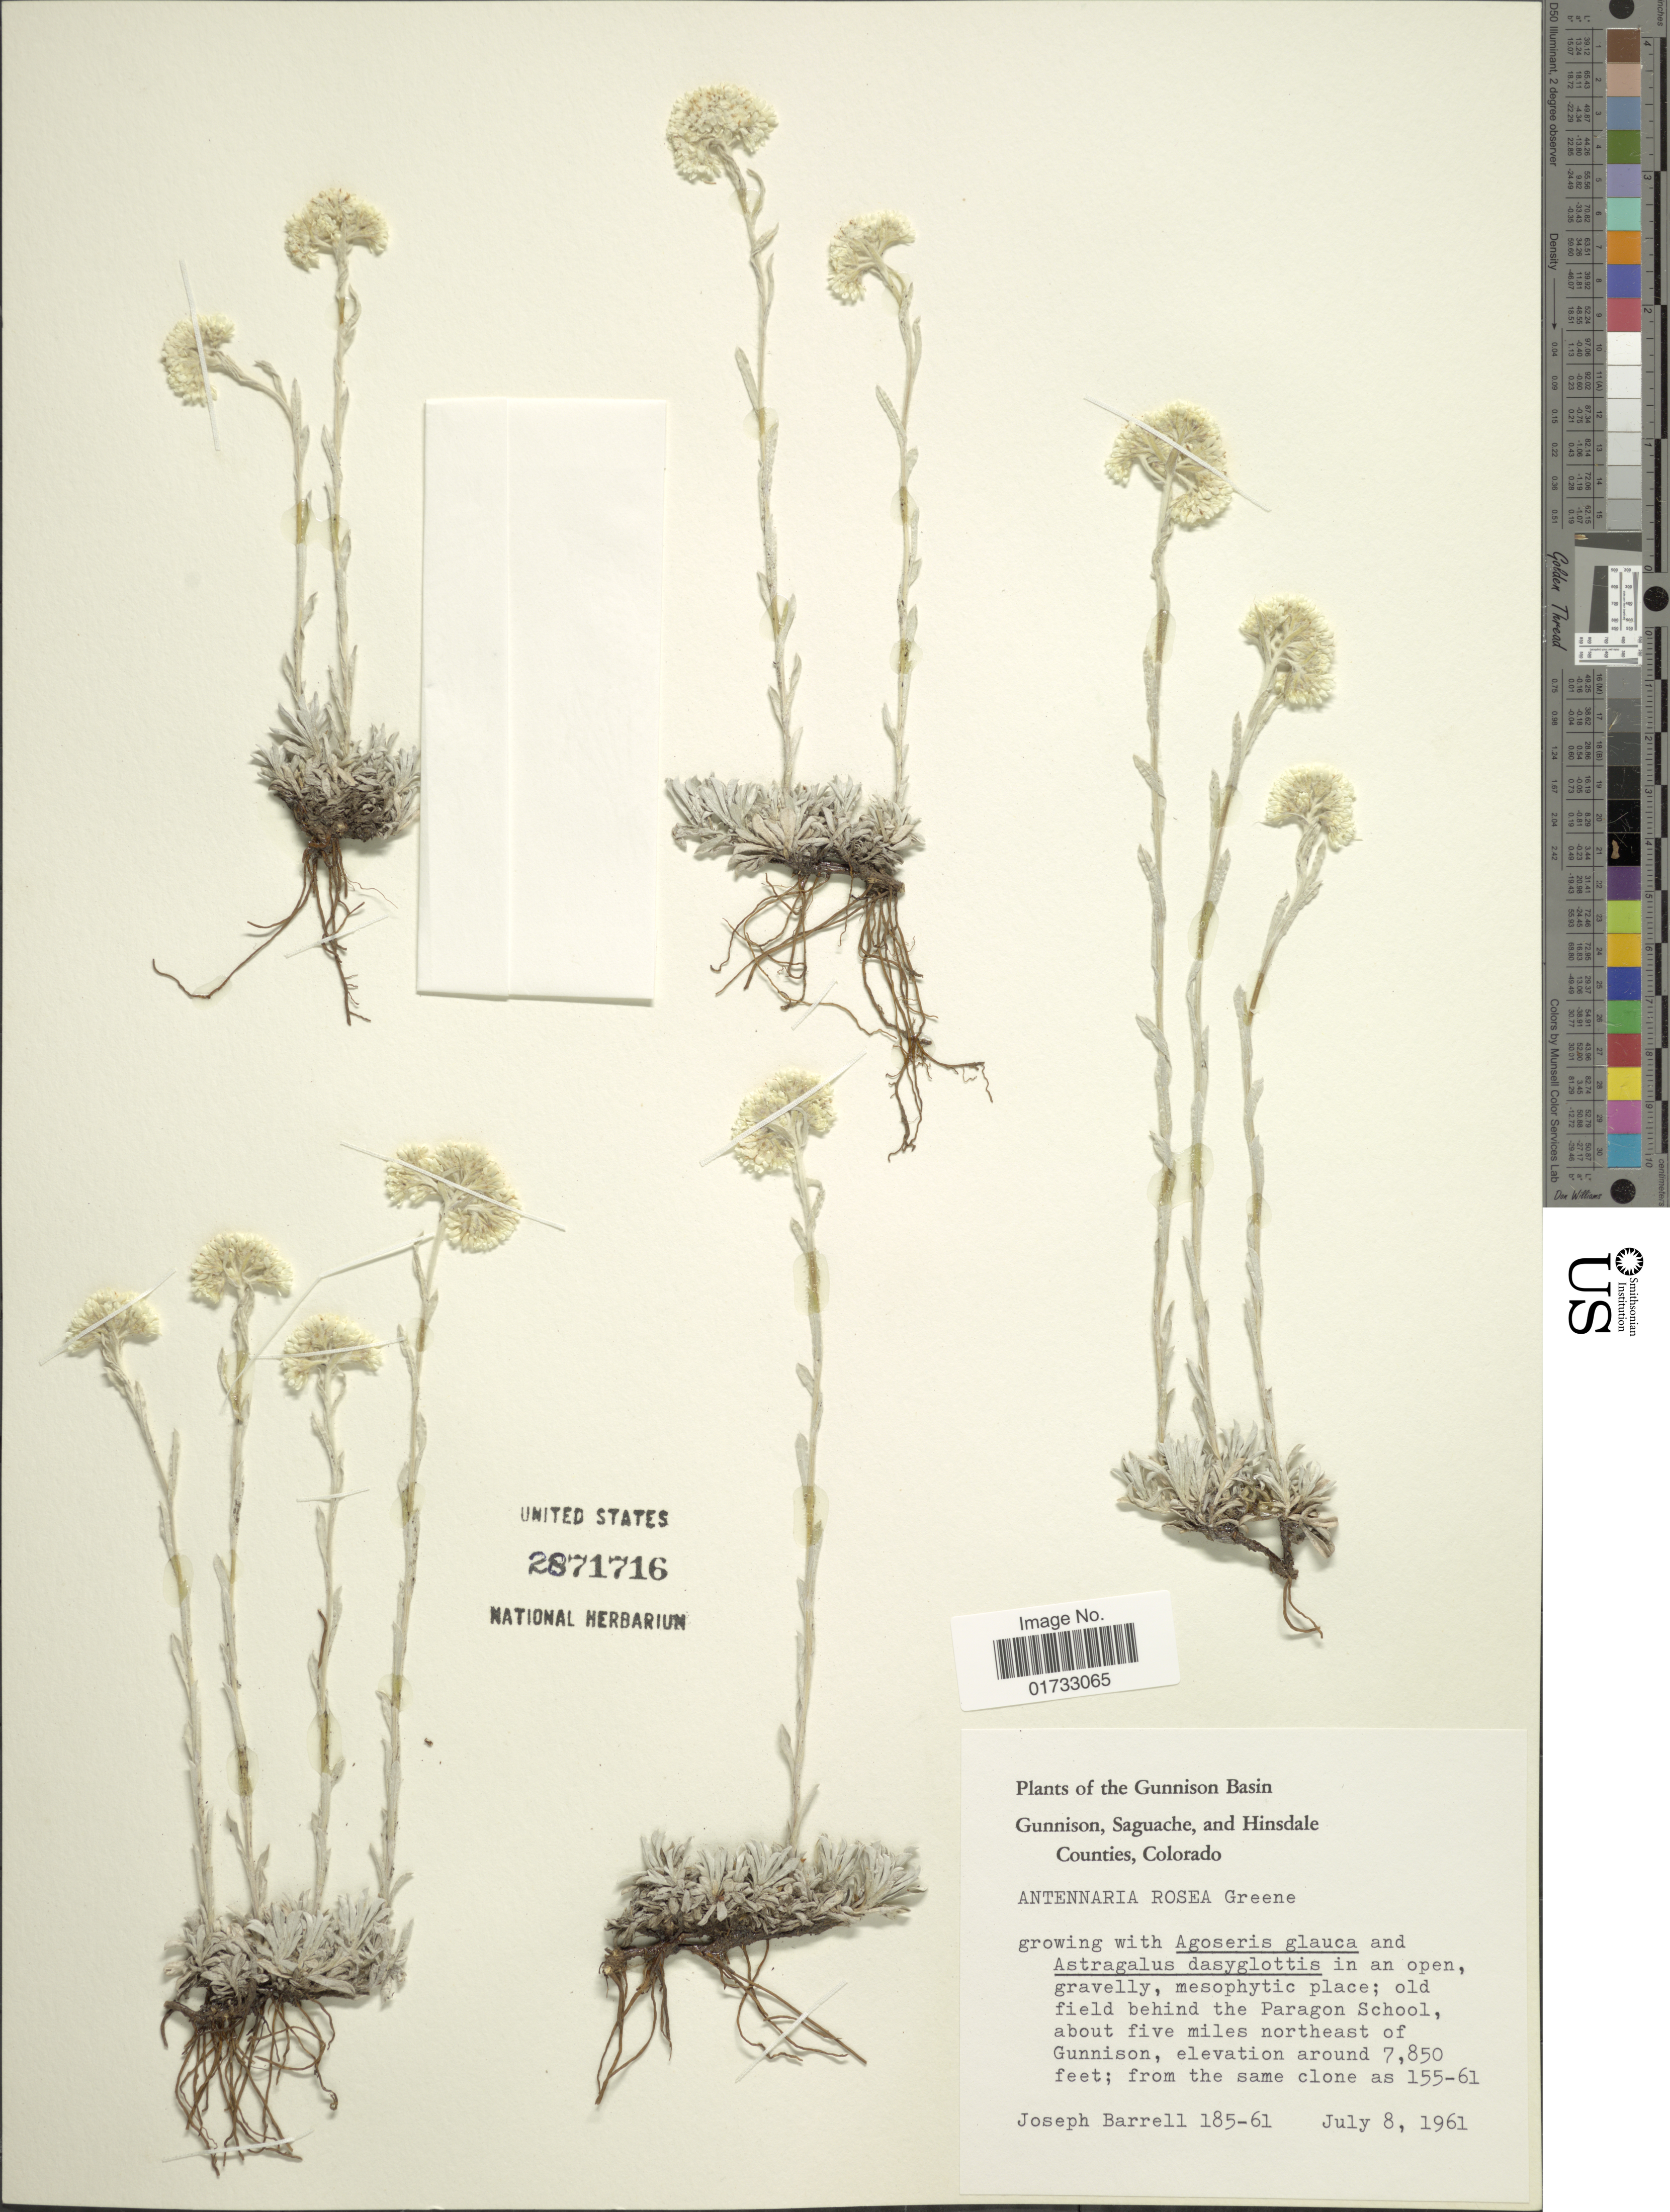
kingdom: Plantae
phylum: Tracheophyta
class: Magnoliopsida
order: Asterales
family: Asteraceae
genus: Antennaria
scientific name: Antennaria rosea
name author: Greene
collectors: J. Barrell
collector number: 185-61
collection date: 1961-07-08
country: United States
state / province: Colorado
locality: Gunnison Basin, old field behind the Paragon School, about five miles northeast of Gunnison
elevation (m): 2393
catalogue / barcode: US 2871716